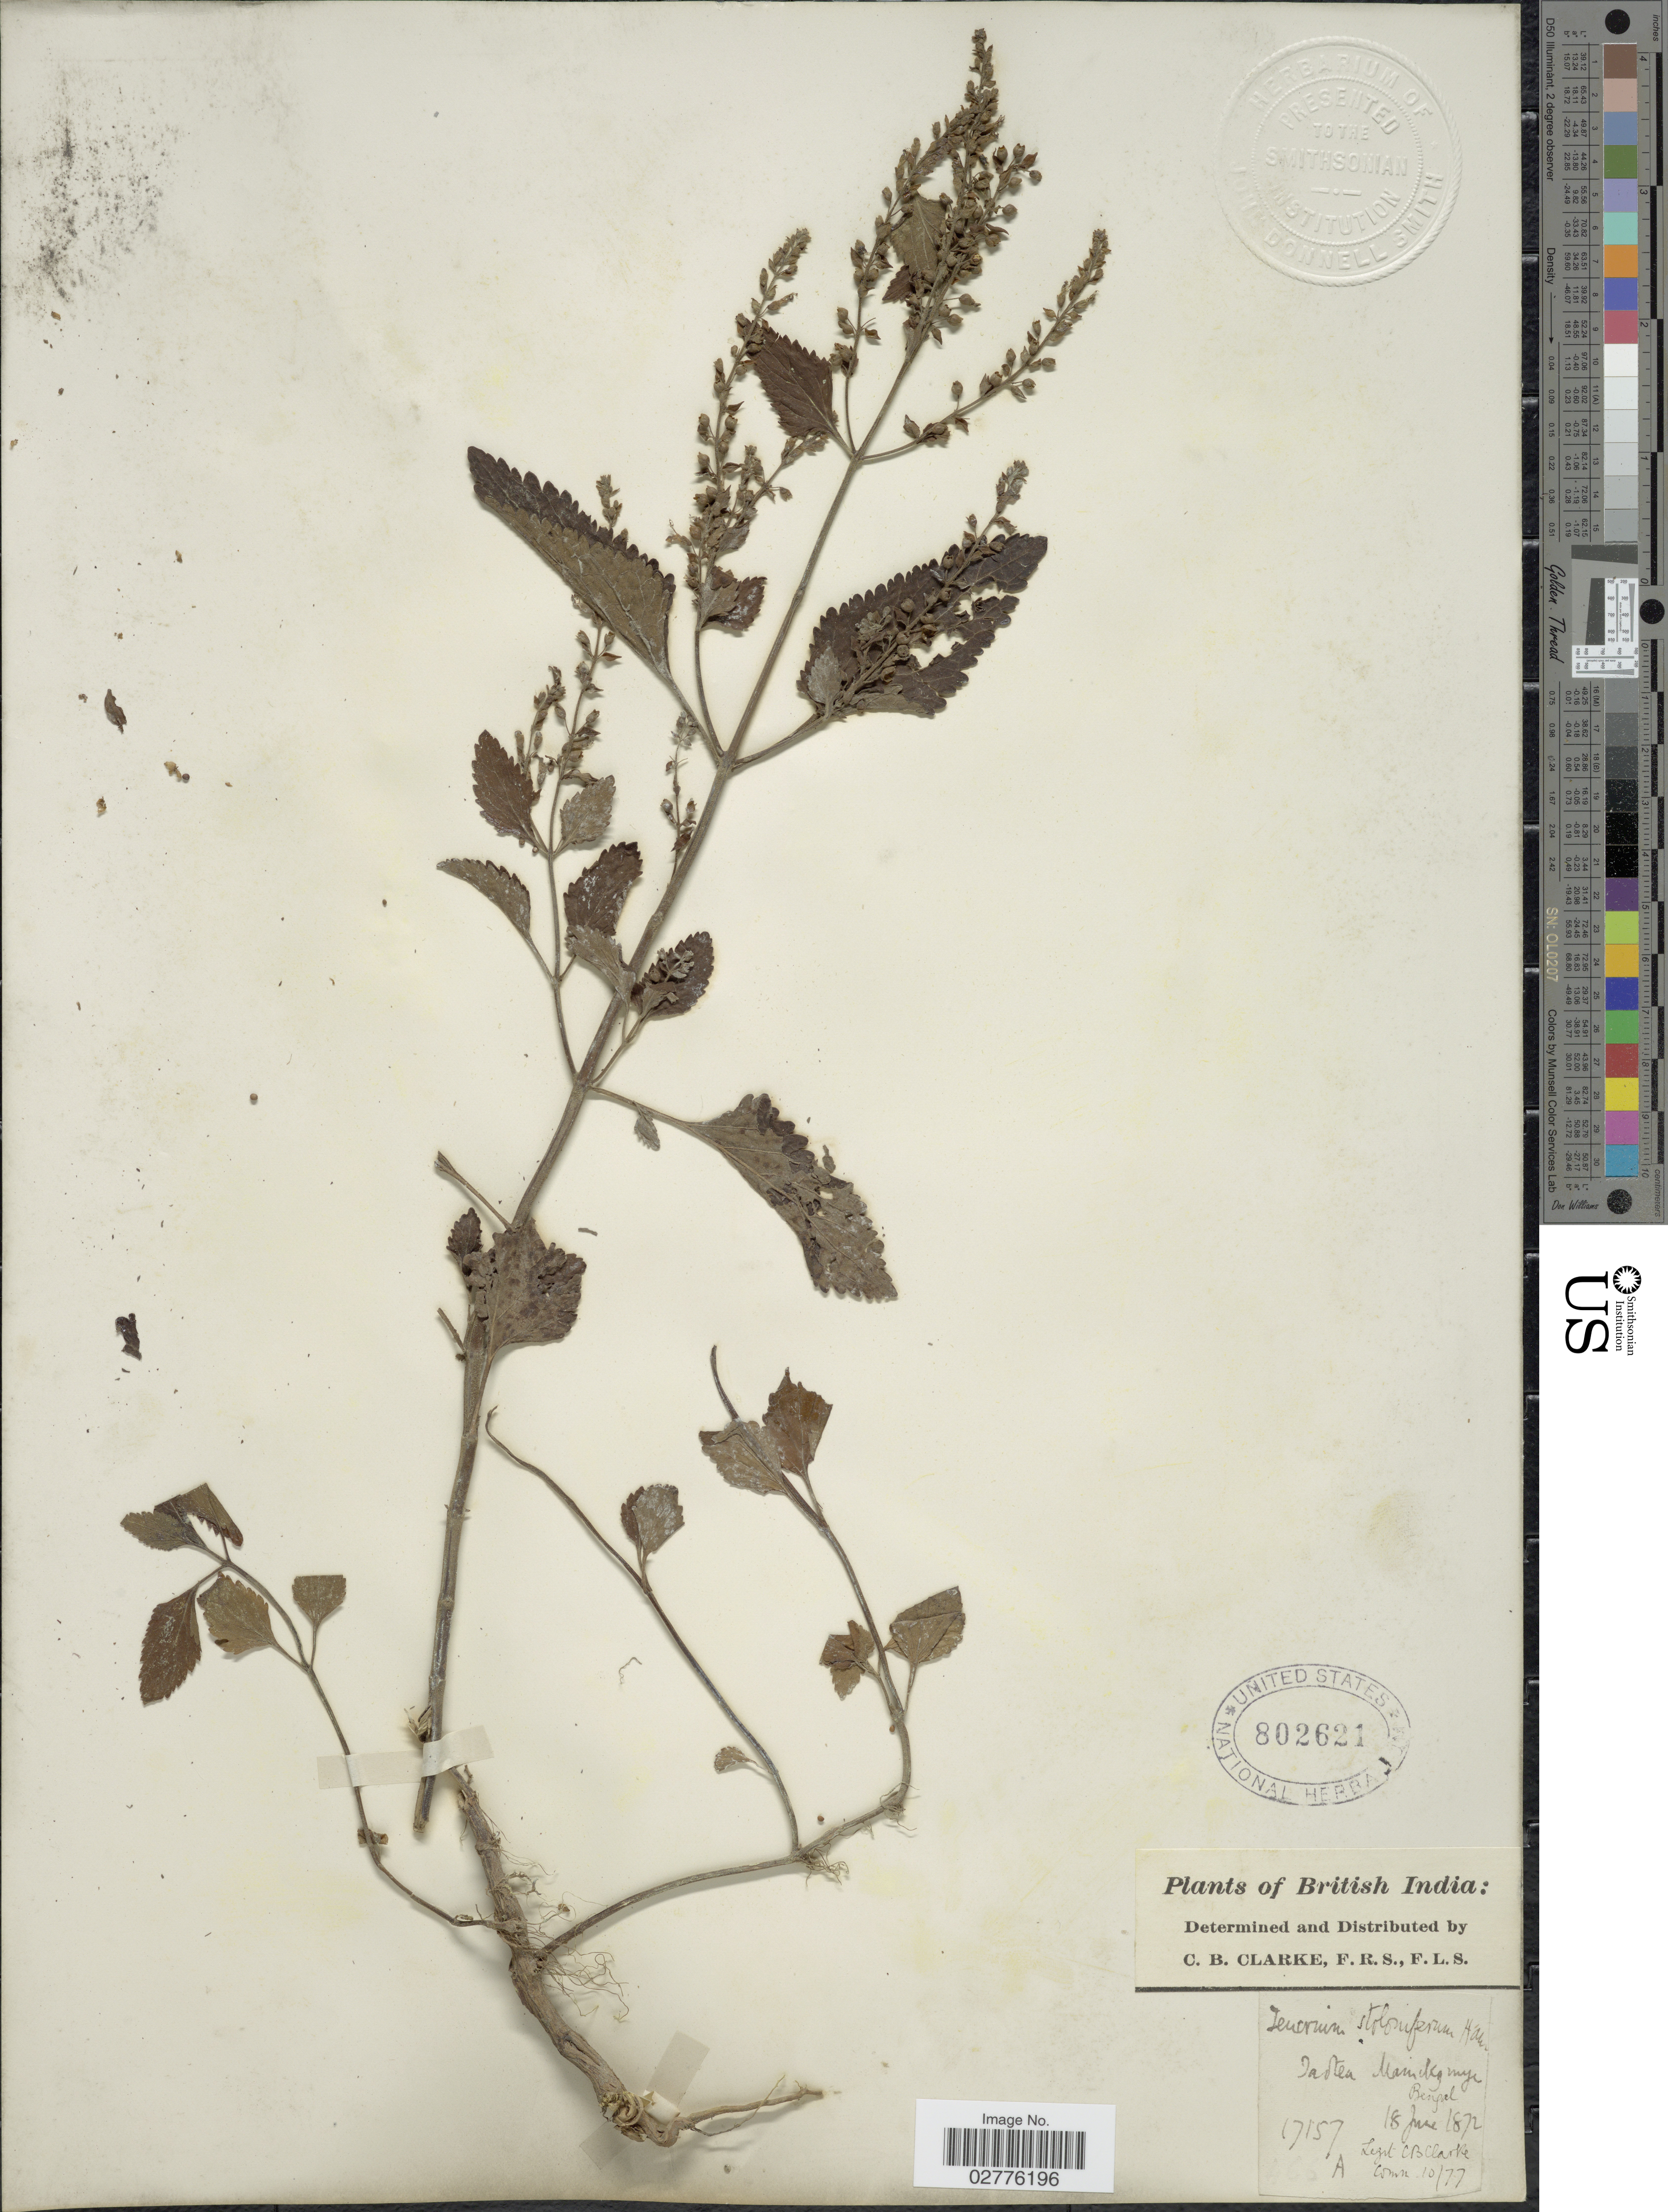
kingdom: Plantae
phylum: Tracheophyta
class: Magnoliopsida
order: Lamiales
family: Lamiaceae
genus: Teucrium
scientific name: Teucrium stoloniferum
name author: Ruiz & Pav.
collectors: C. B. Clarke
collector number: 17157A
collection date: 1872-06-18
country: India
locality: British India, Jarten Manickguny [interpreted], Bengal.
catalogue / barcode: US 802621